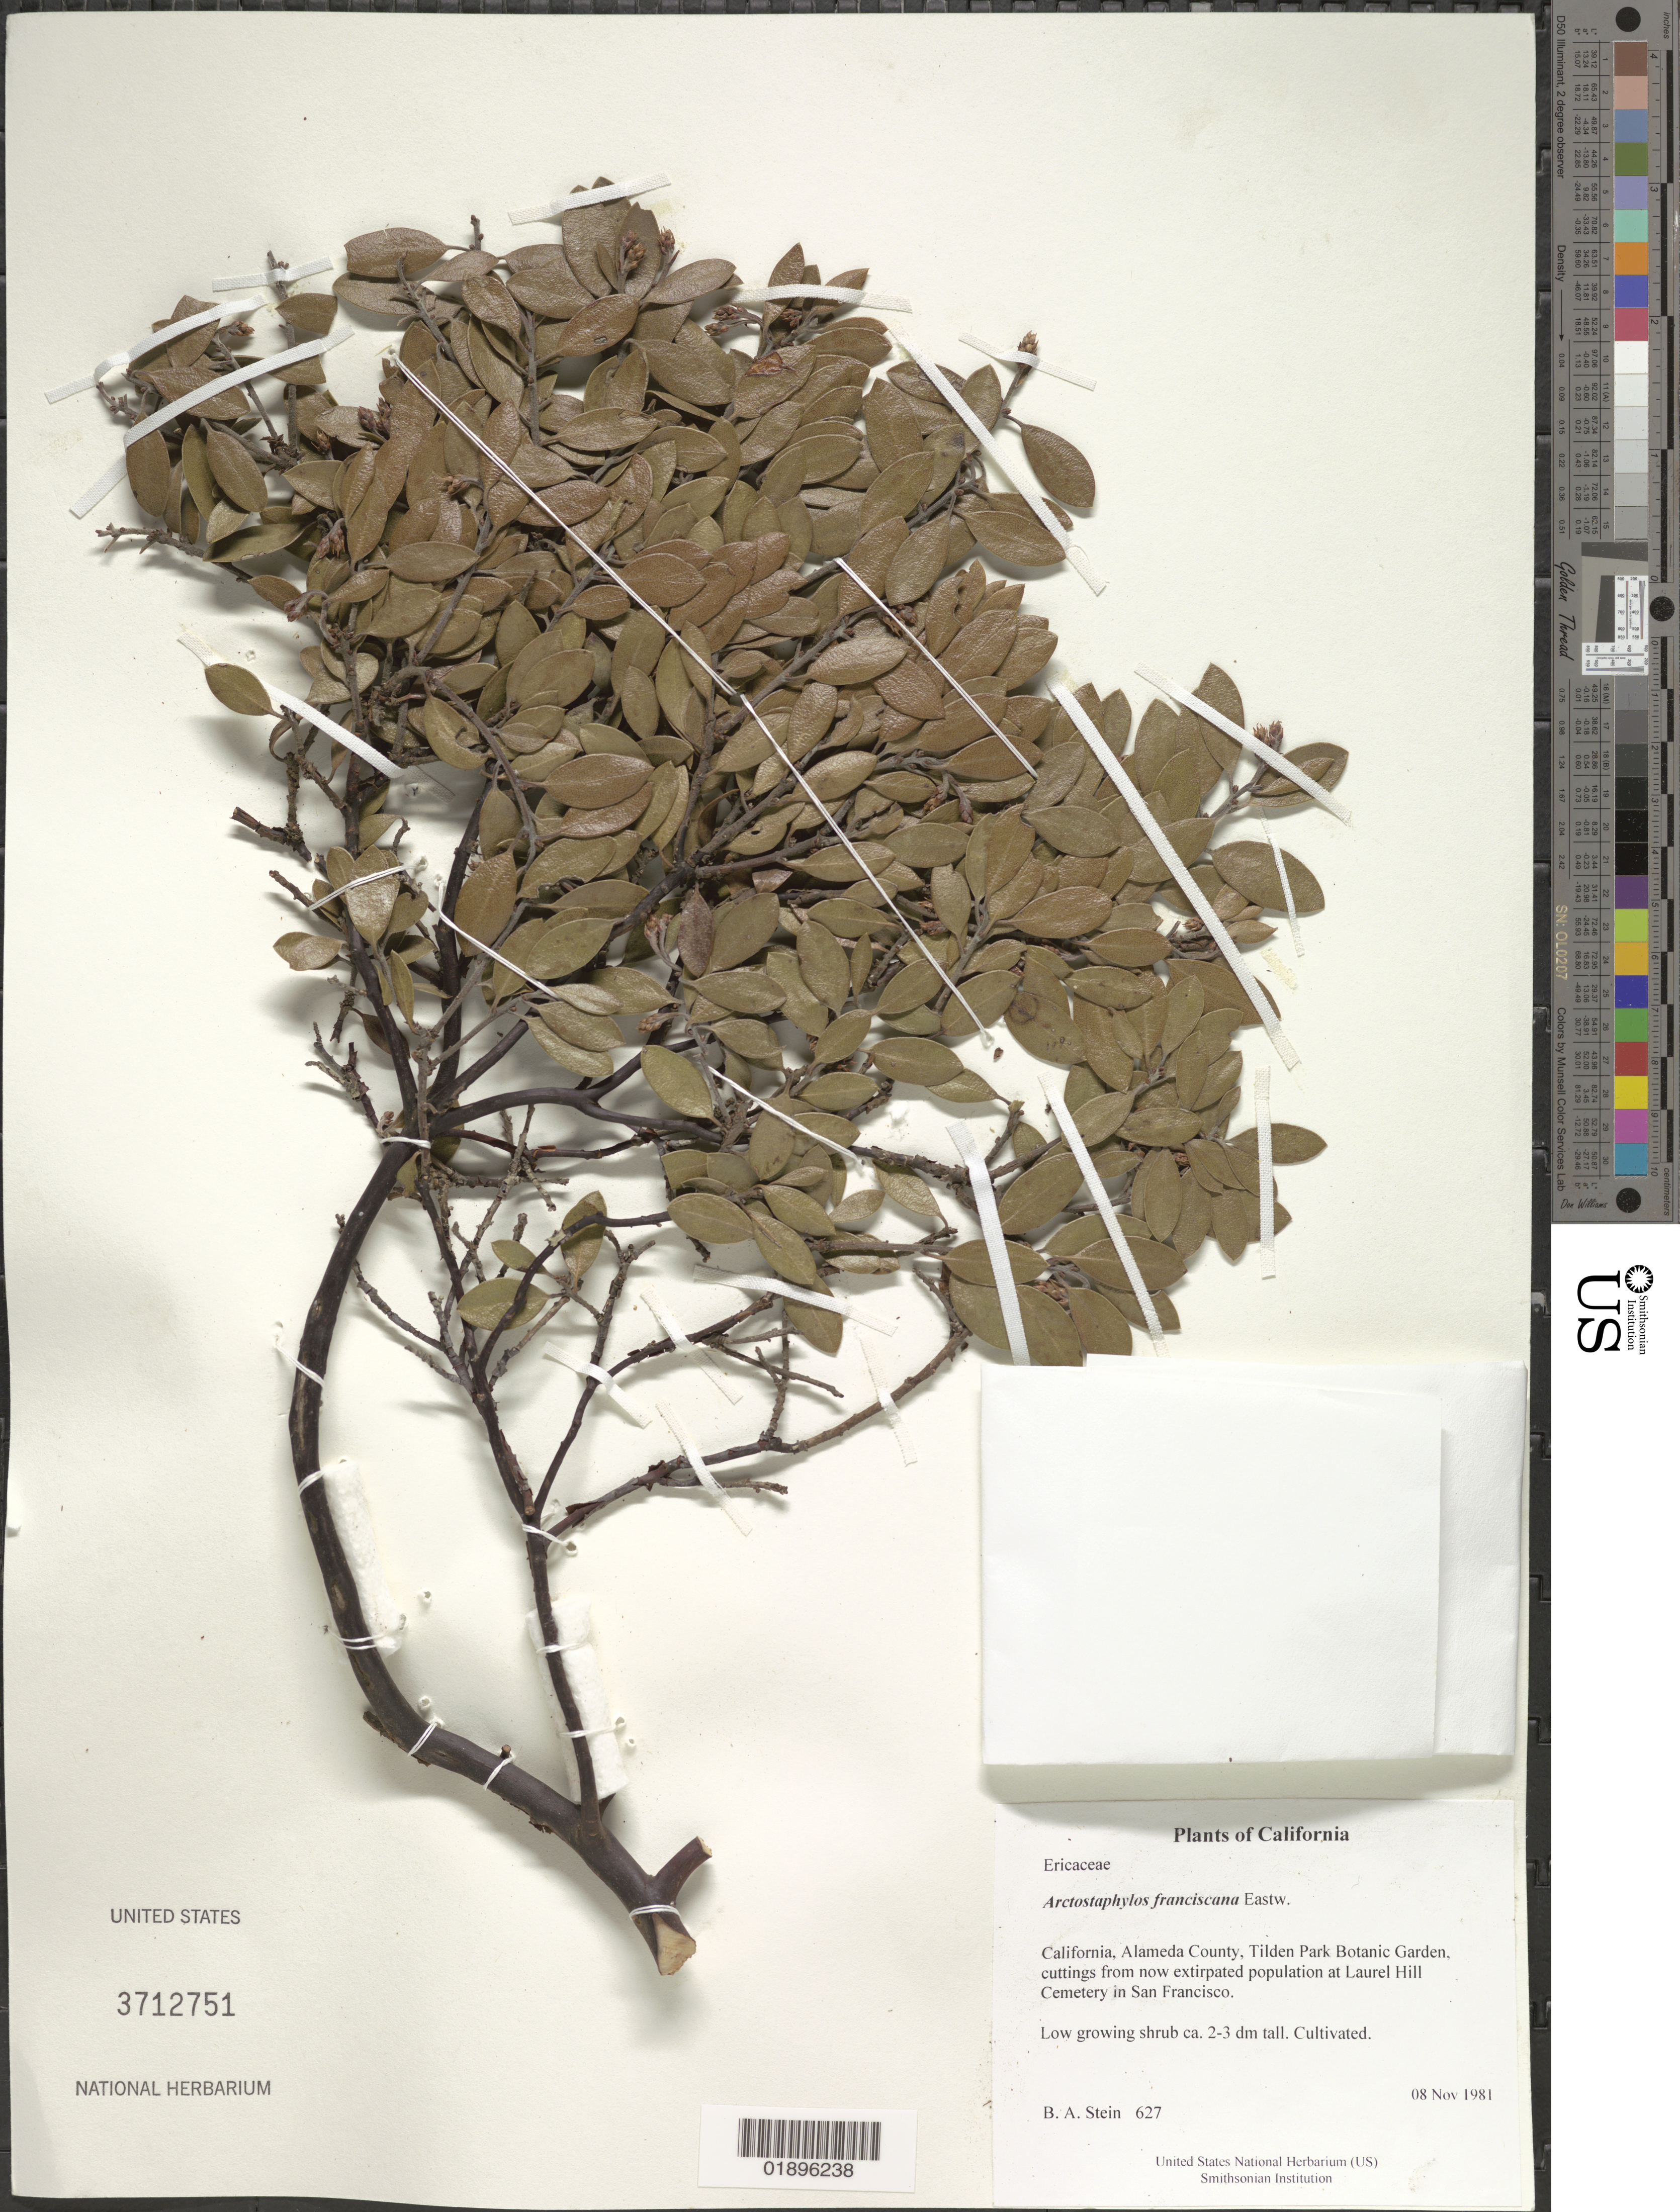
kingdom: Plantae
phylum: Tracheophyta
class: Magnoliopsida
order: Ericales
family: Ericaceae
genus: Arctostaphylos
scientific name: Arctostaphylos franciscana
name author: Eastw.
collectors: B. A. Stein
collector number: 627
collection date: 1981-11-08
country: United States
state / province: California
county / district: Alameda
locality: Tilden Park Botanic Garden, cuttings from now extirpated population at Laurel Hill Cemetery in San Francisco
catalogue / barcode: US 3712751